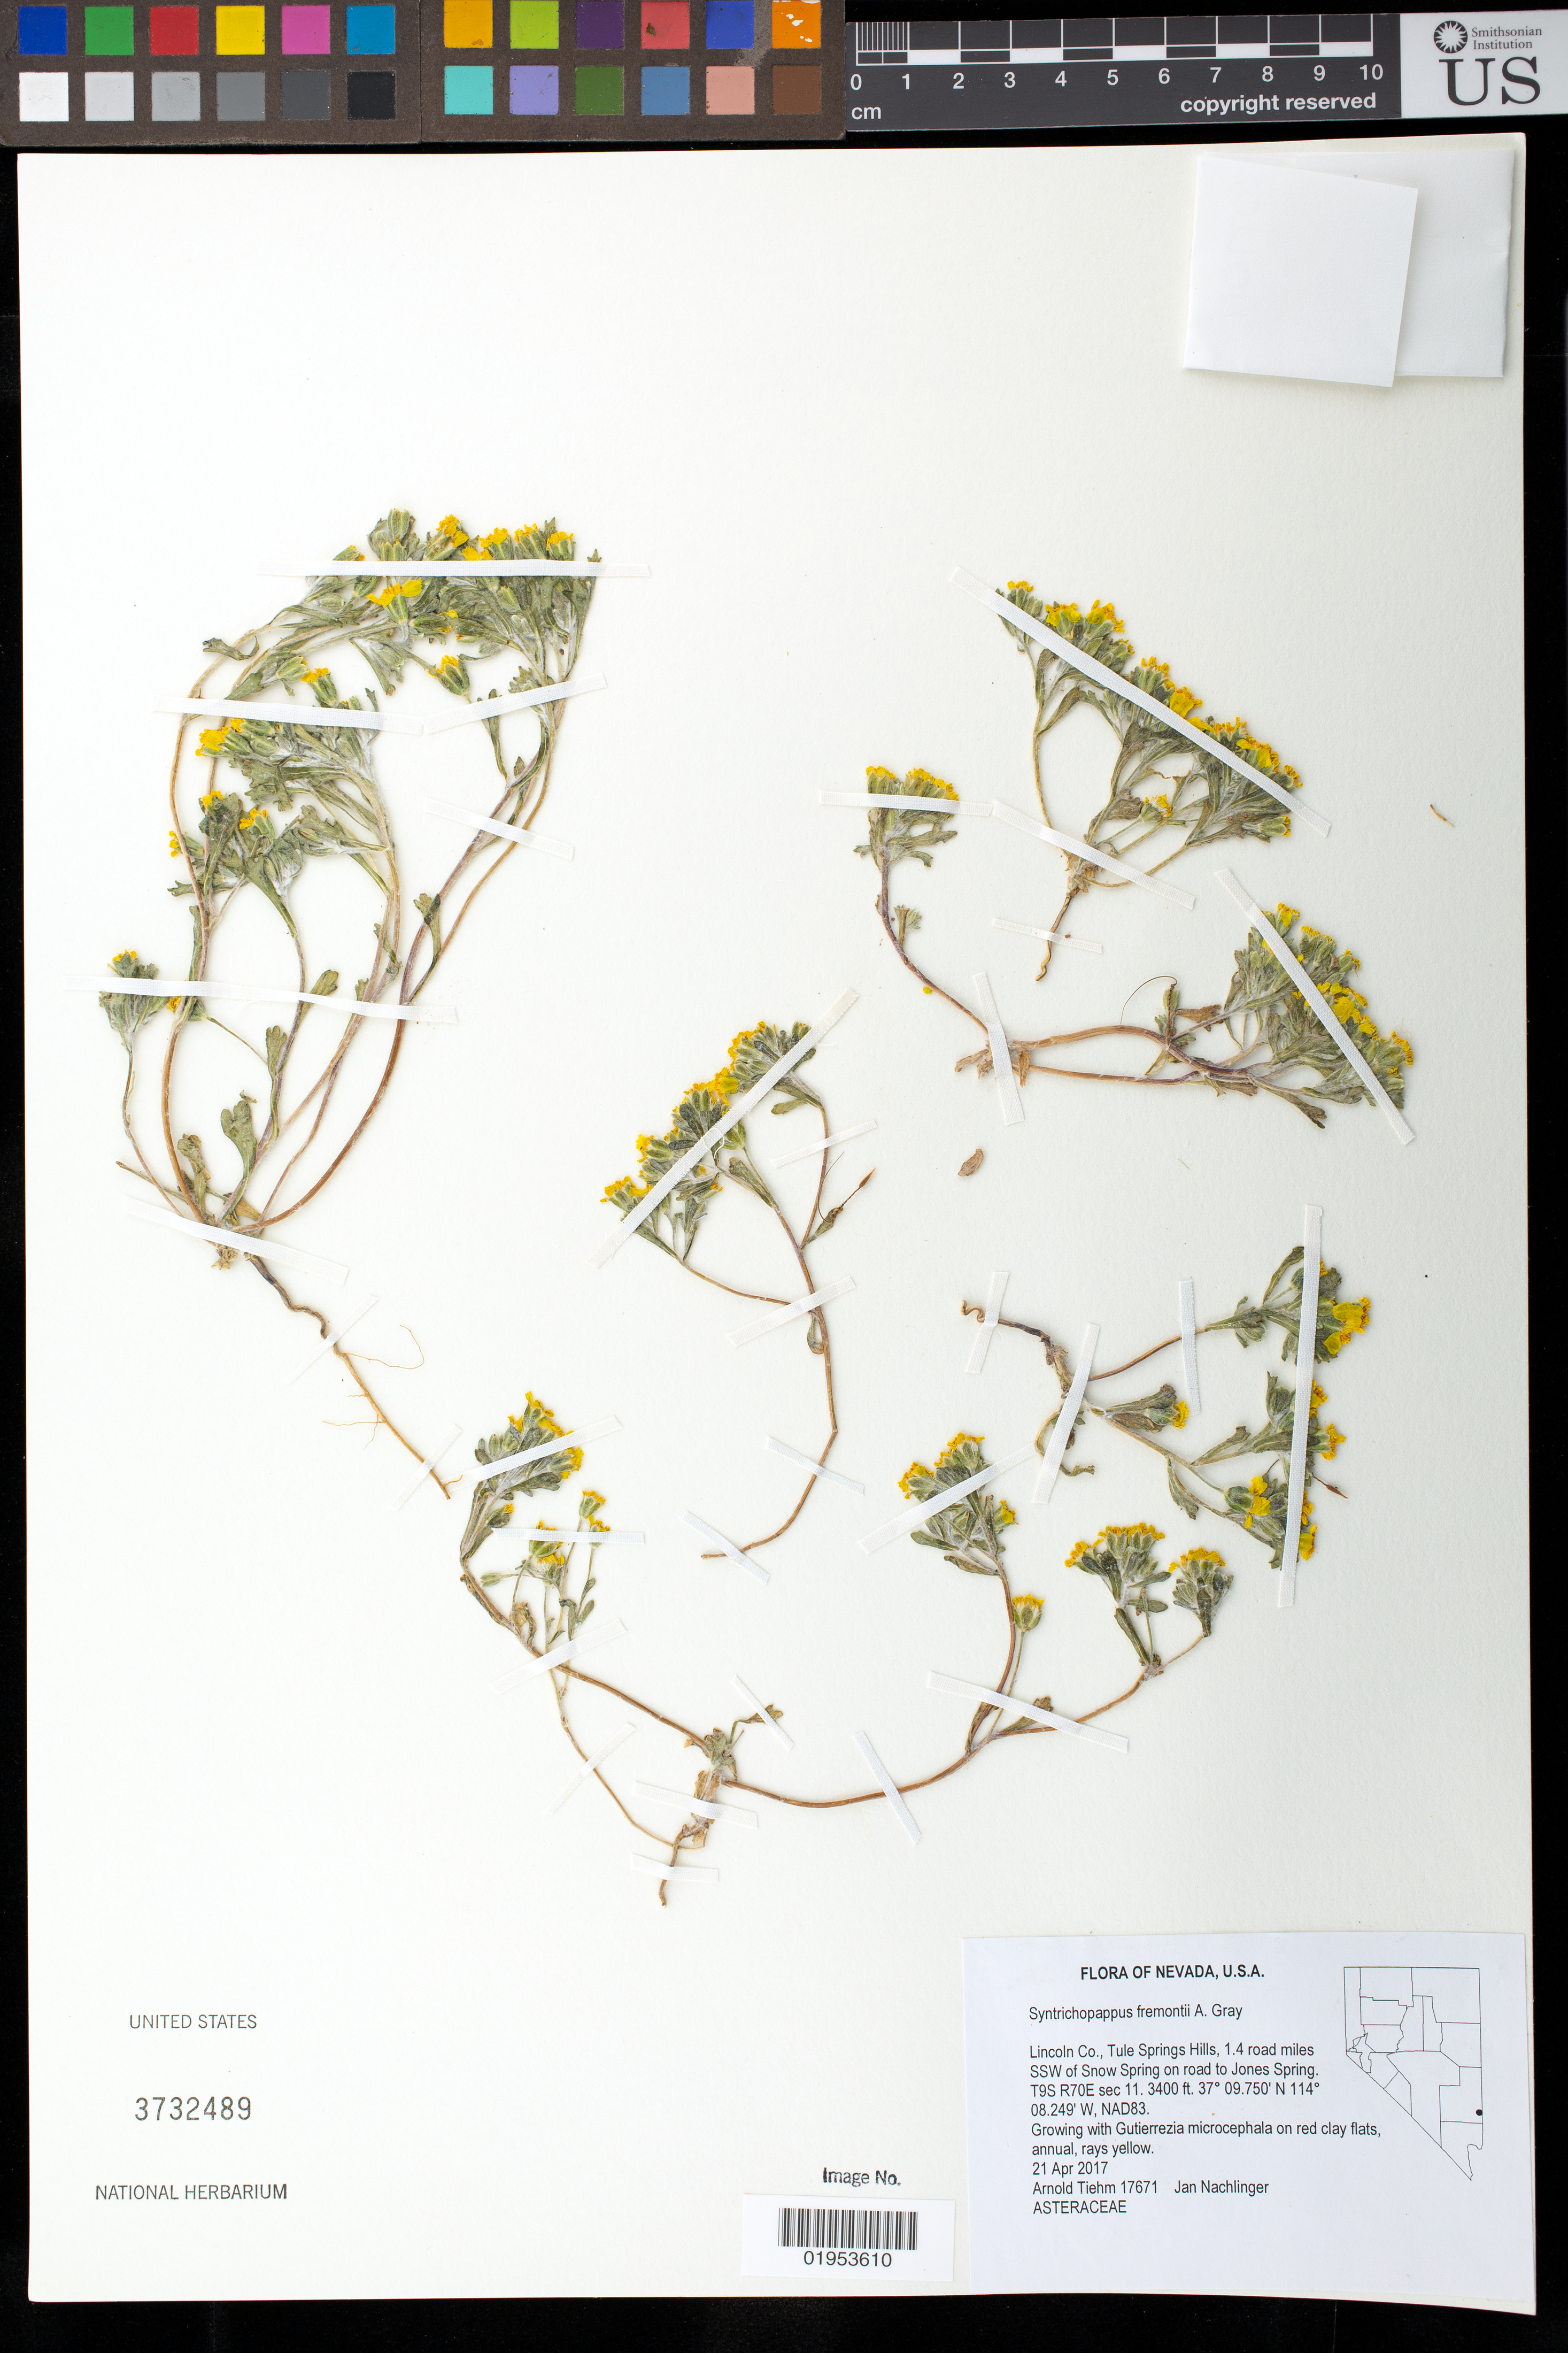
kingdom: Plantae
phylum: Tracheophyta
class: Magnoliopsida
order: Asterales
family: Asteraceae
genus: Syntrichopappus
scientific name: Syntrichopappus fremontii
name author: A. Gray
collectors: A. Tiehm & J. Nachlinger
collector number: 17671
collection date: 2017-04-21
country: United States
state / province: Nevada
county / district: Lincoln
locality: Tule Springs Hills, 1.4 road miles SSW of Snow Spring on road to Jones Spring.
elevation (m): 1036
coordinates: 37 09.750 N, 114 08.249 W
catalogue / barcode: US 3732489